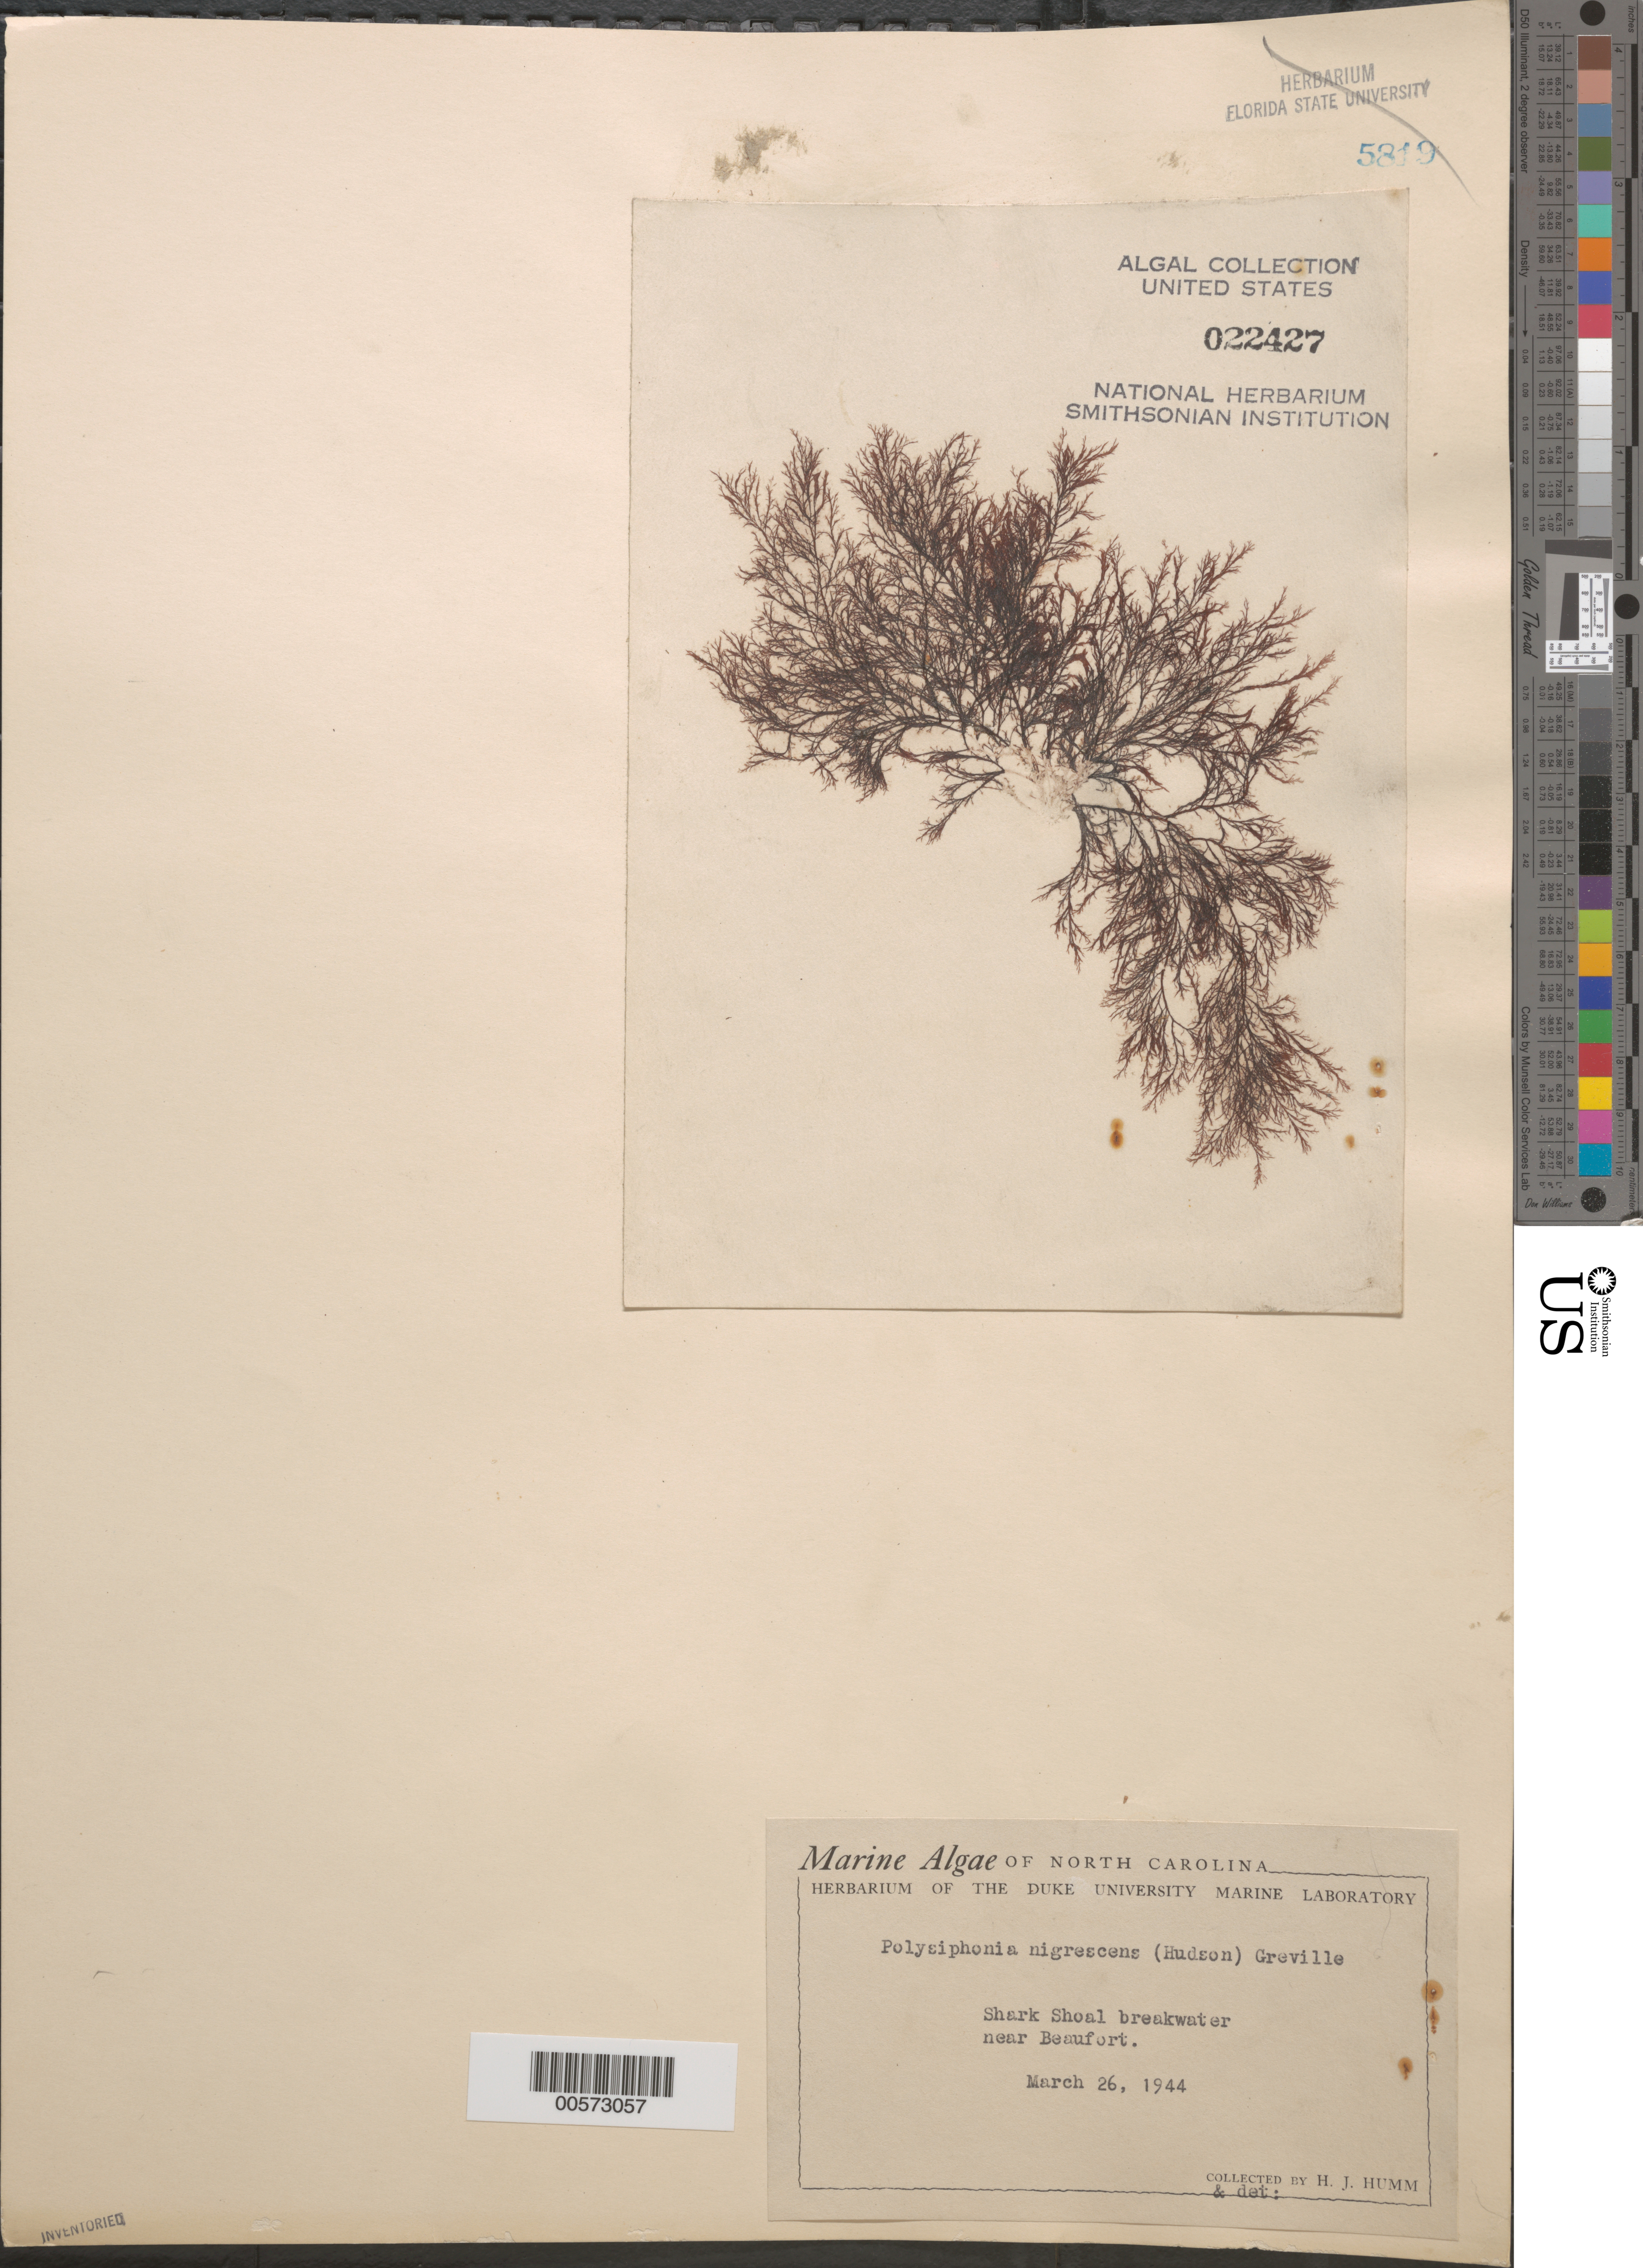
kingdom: Plantae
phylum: Rhodophyta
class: Florideophyceae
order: Ceramiales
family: Rhodomelaceae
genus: Vertebrata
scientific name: Vertebrata fucoides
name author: (Hudson) Kuntze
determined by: Algae name updating Project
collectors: H. J. Humm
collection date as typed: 26 Mar 1944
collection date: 1944-03-26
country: United States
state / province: North Carolina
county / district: Carteret County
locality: Shark Shoal breakwater near Beaufort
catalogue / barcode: US 22427